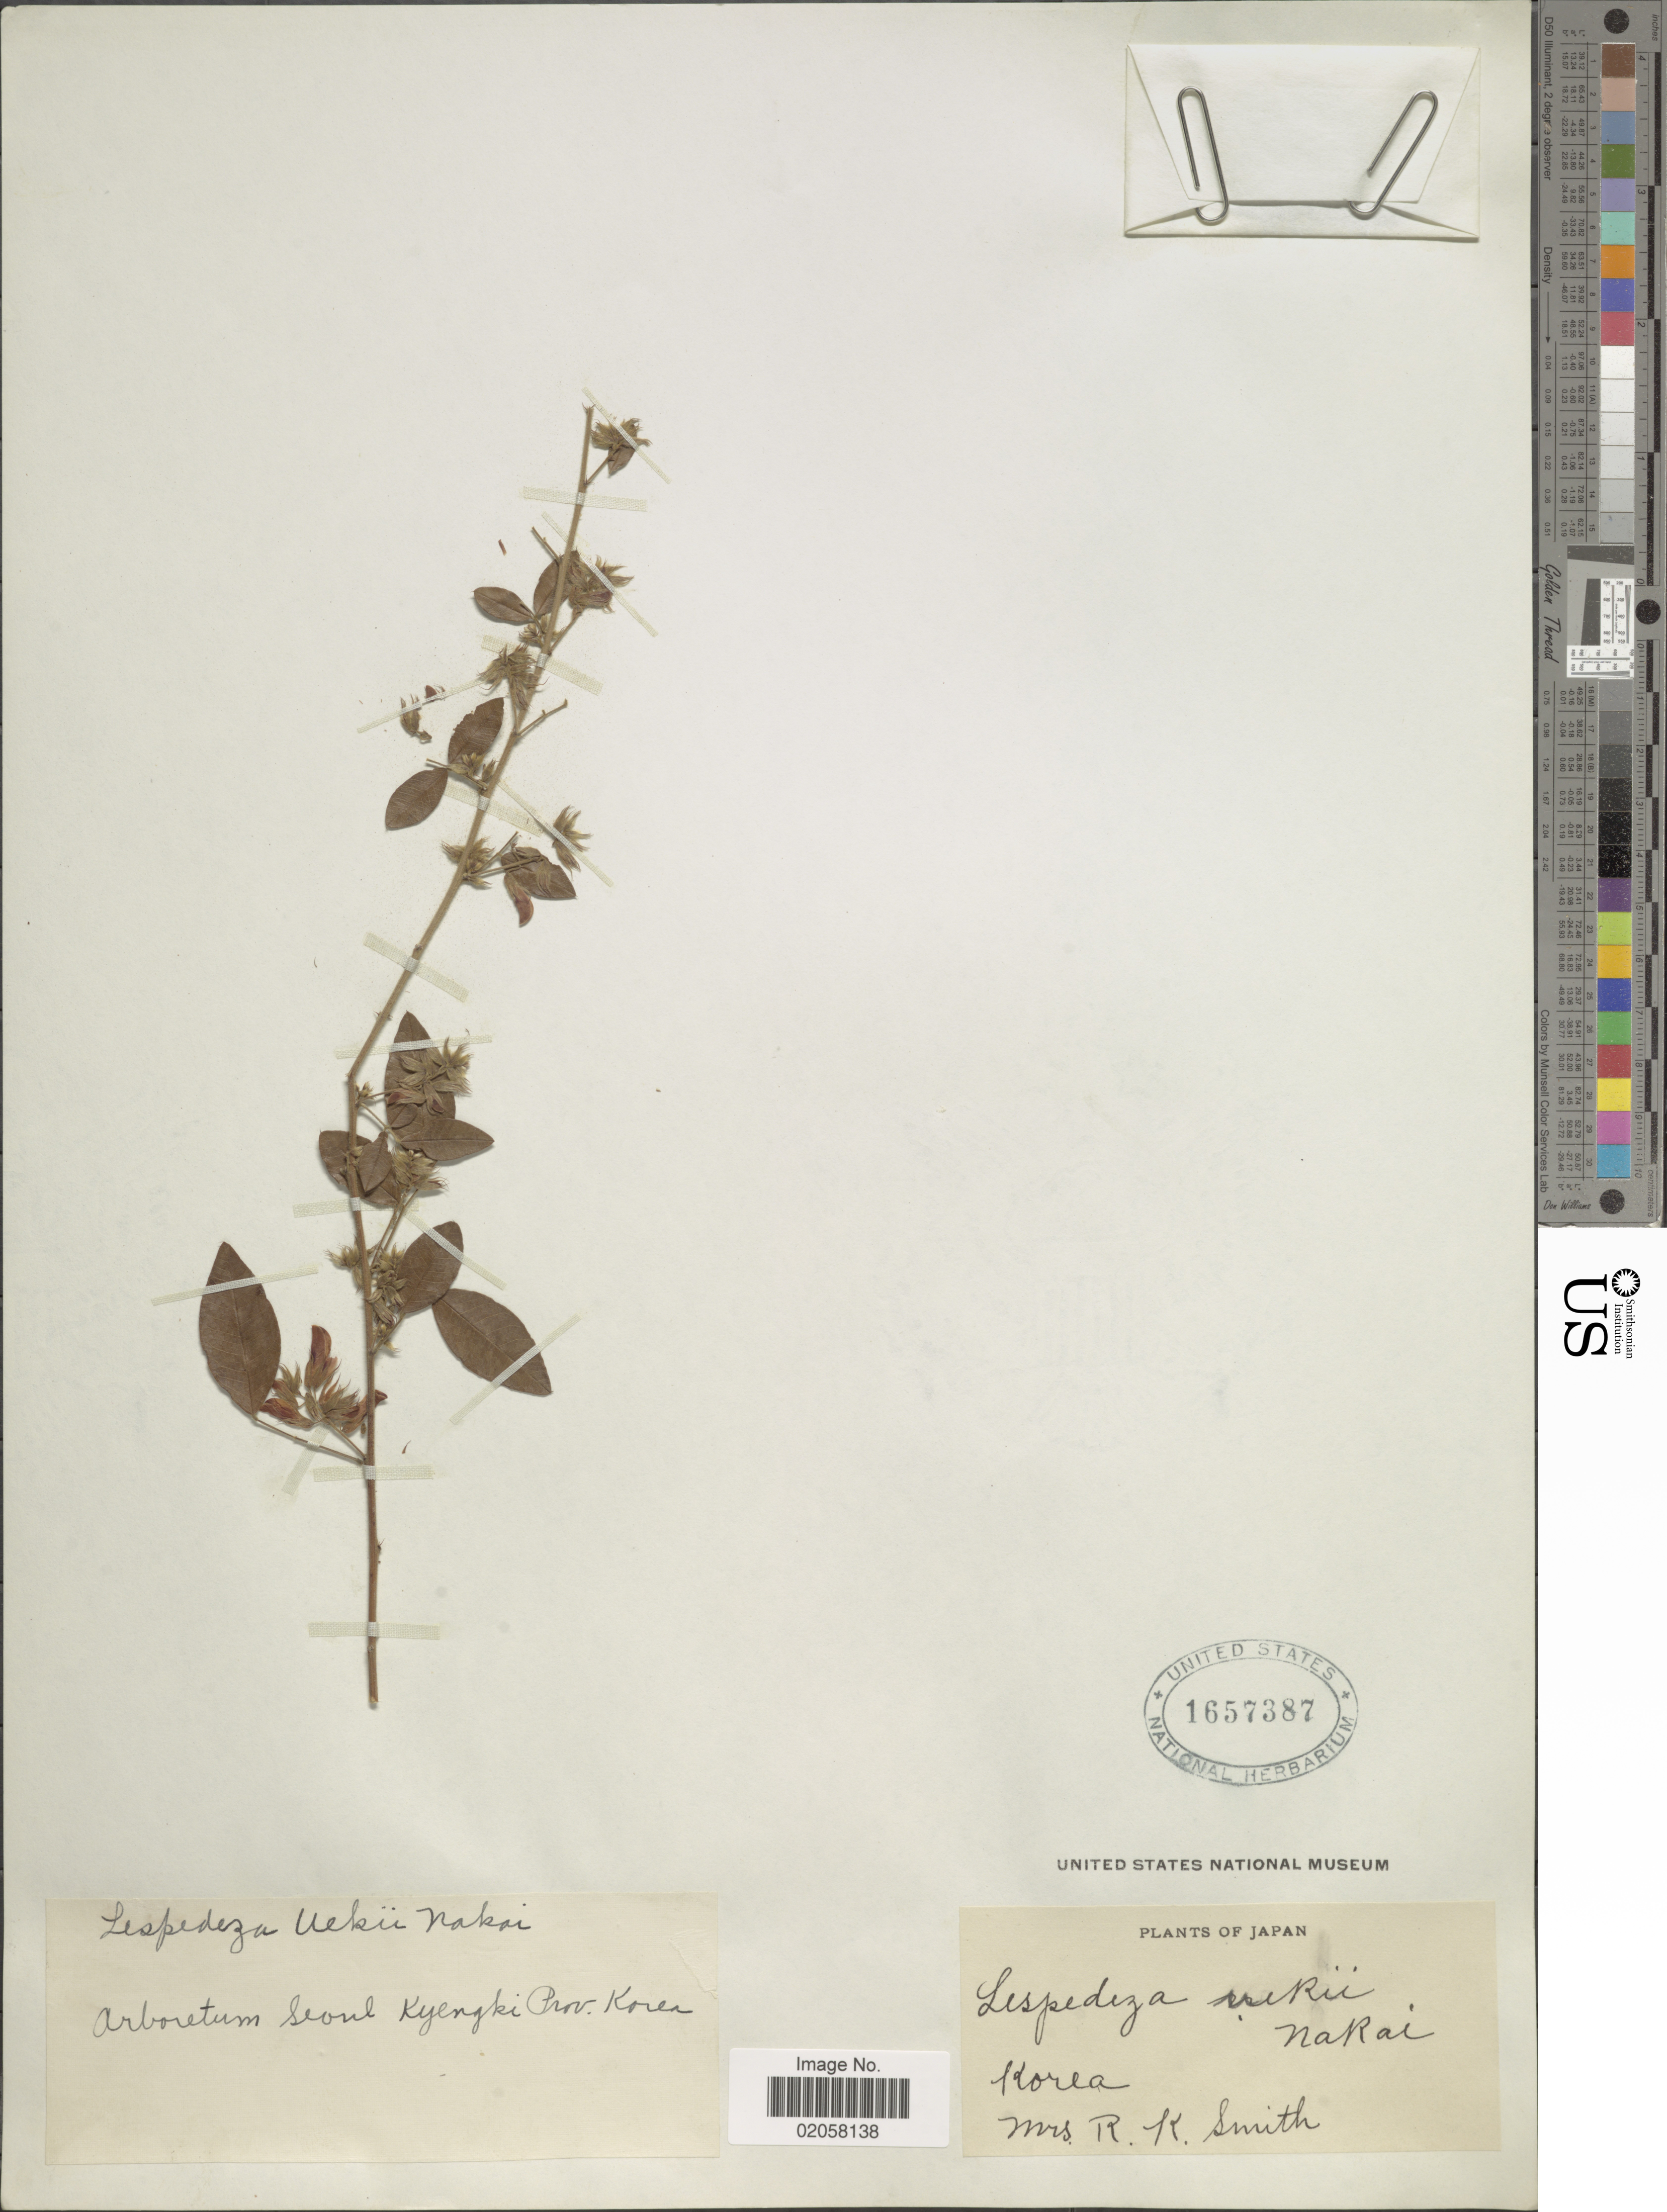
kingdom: Plantae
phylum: Tracheophyta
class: Magnoliopsida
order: Fabales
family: Fabaceae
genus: Lespedeza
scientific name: Lespedeza uekii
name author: Nakai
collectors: Mrs. R. K. Smith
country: Japan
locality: Korea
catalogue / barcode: US 1657387